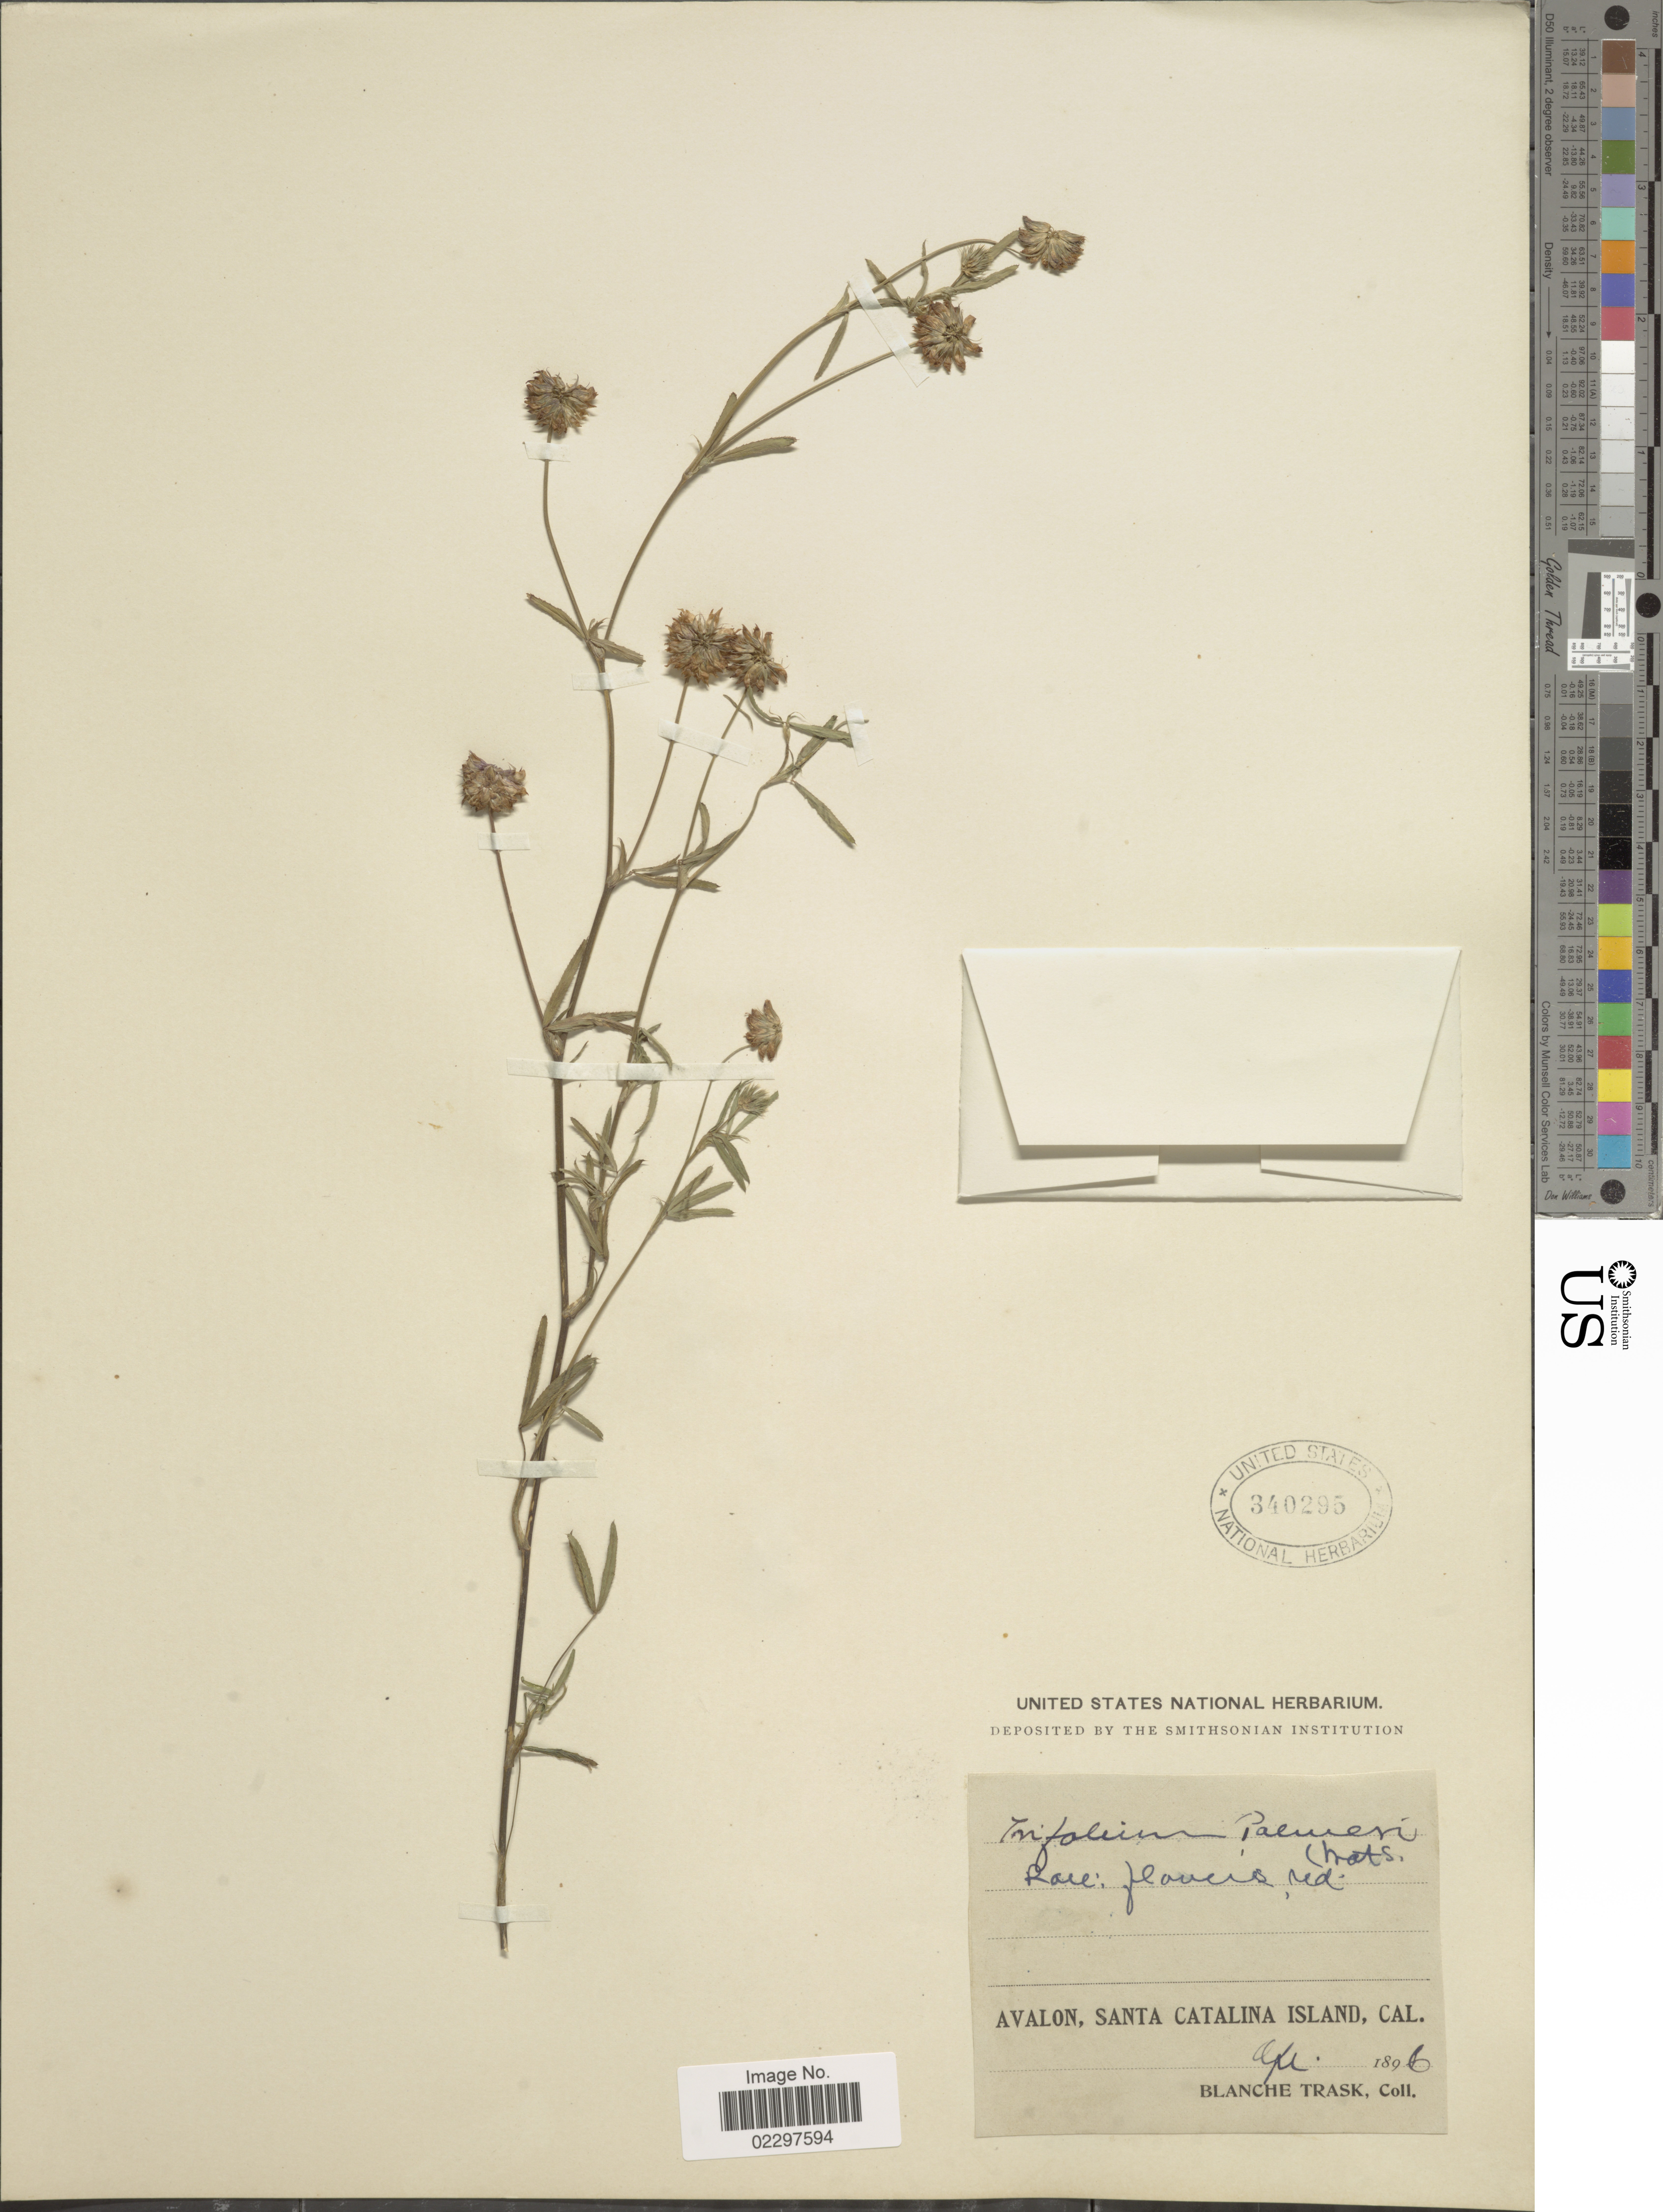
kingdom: Plantae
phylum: Tracheophyta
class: Magnoliopsida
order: Fabales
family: Fabaceae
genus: Trifolium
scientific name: Trifolium palmeri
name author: S. Watson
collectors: B. Trask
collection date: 1896-04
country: United States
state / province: California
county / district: Los Angeles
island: Santa Catalina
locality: Avalon, Santa Catalina Island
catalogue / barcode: US 340295